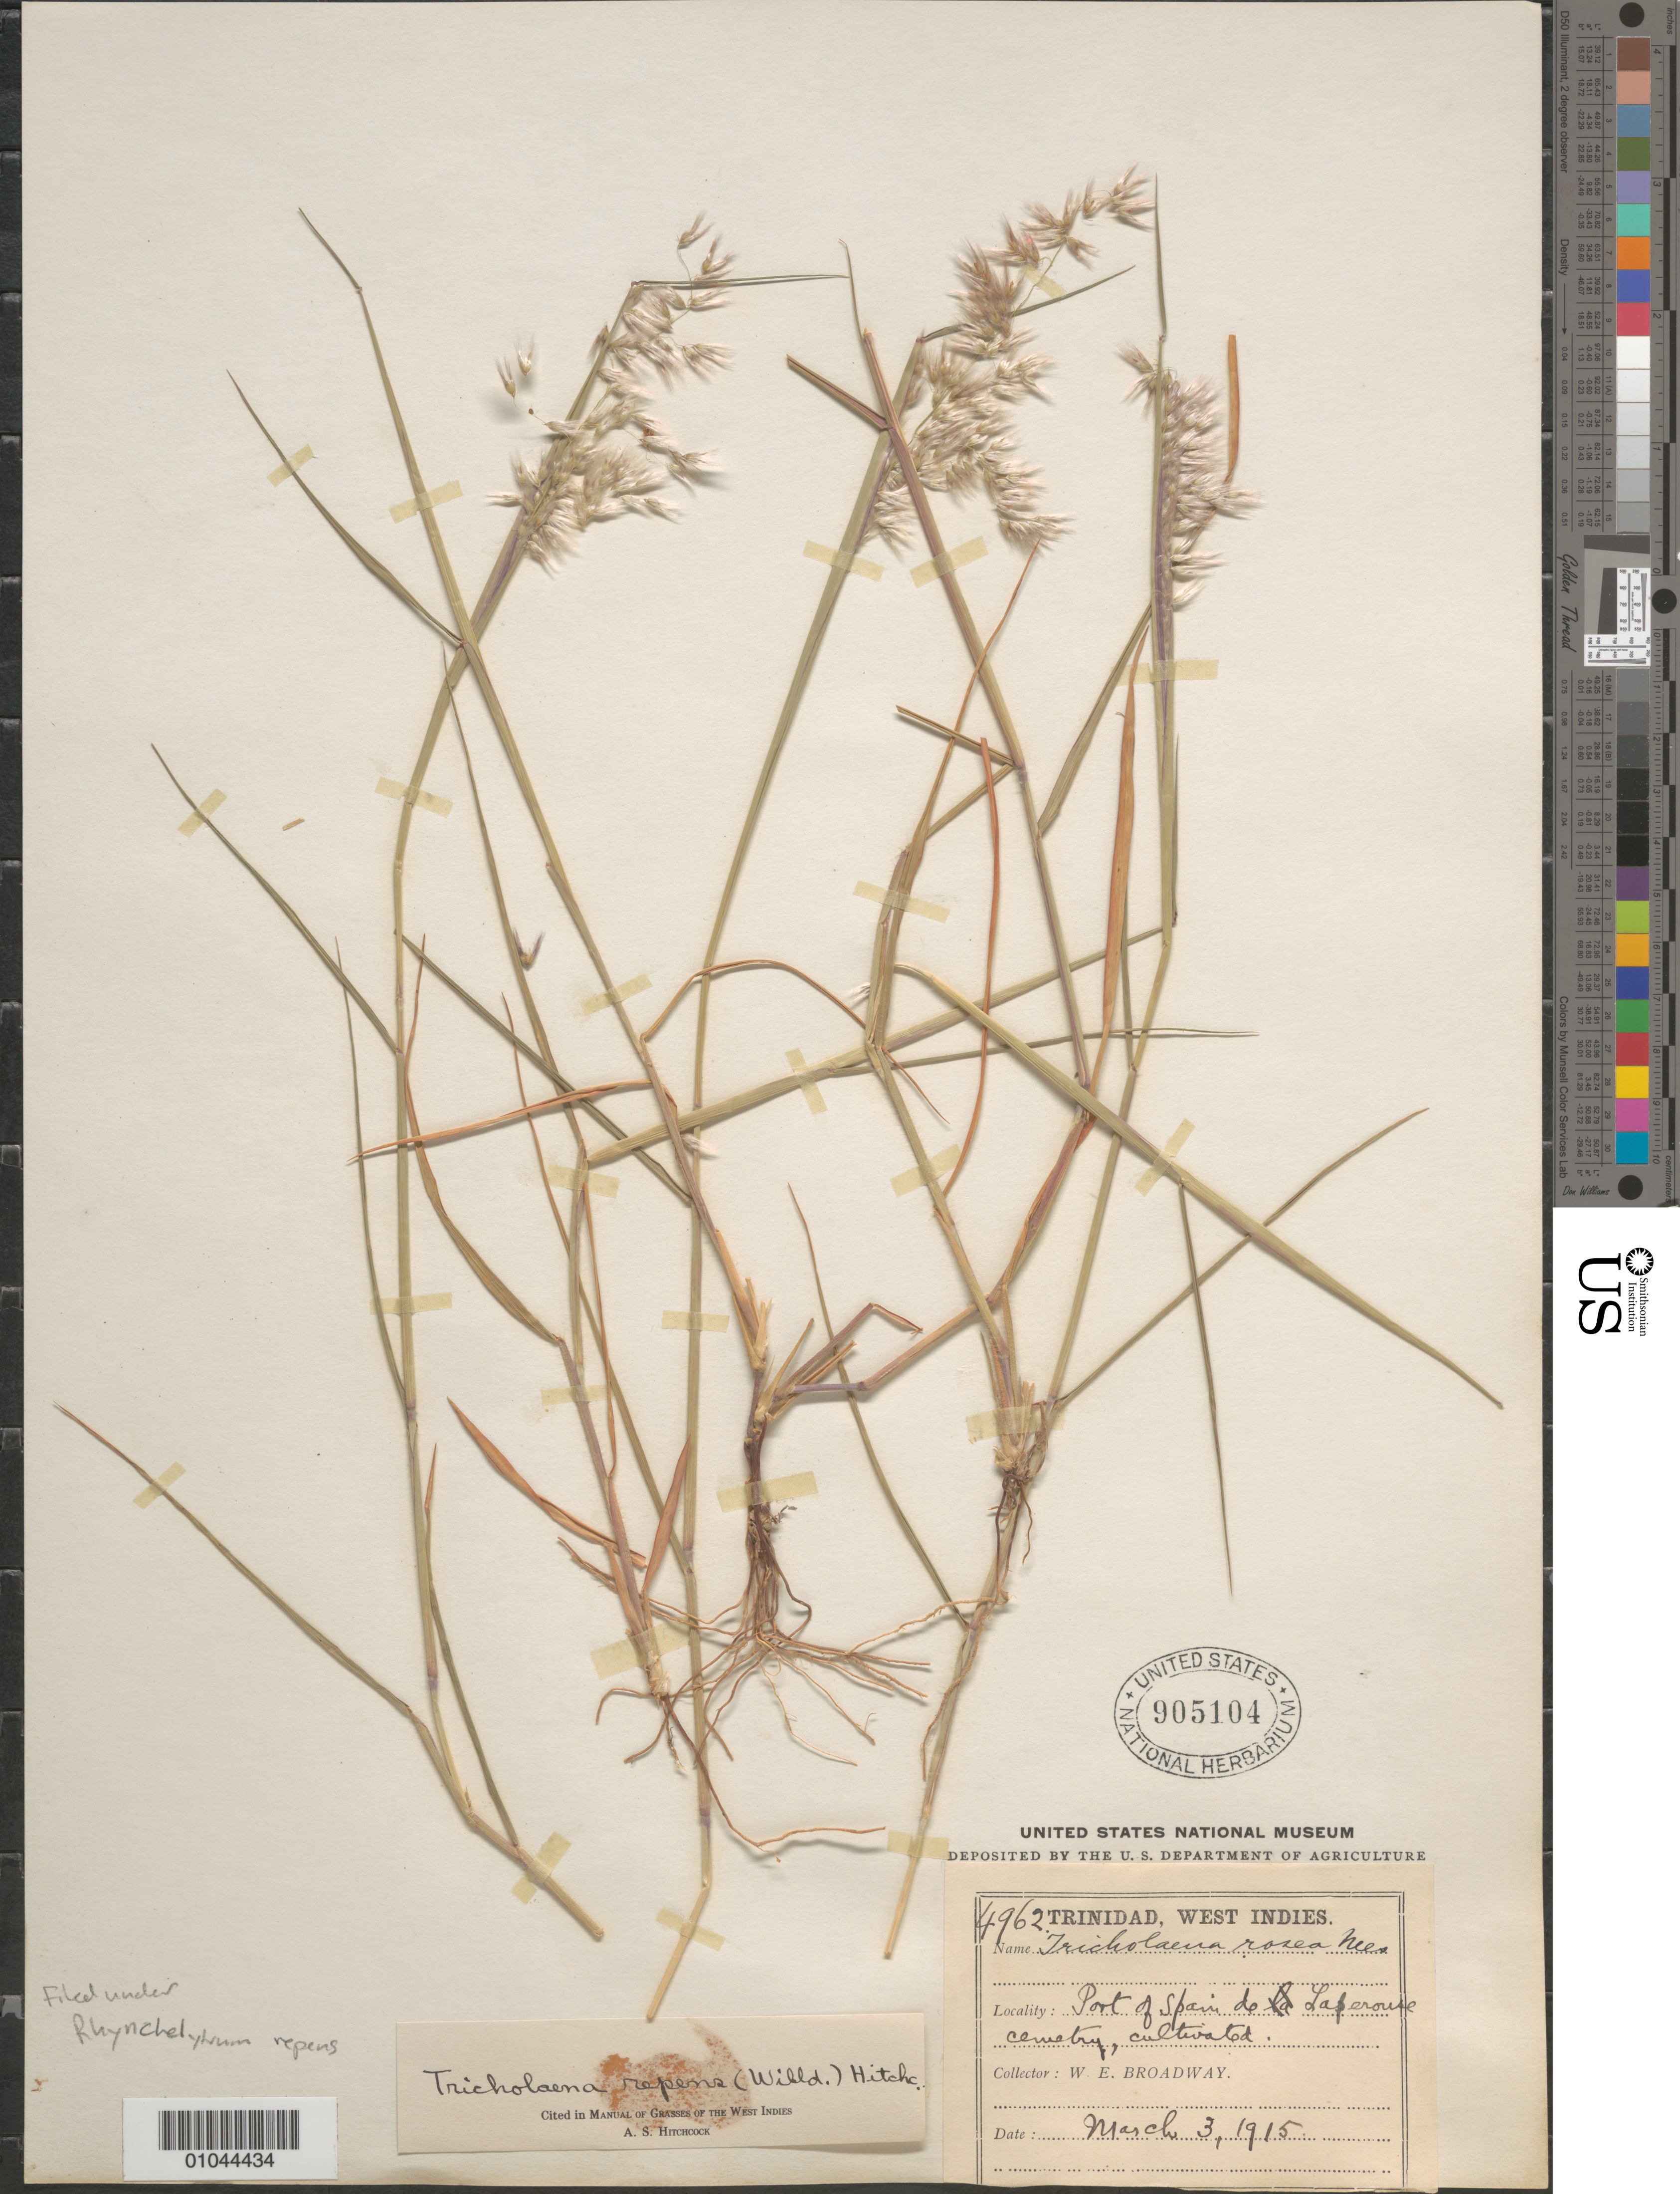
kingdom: Plantae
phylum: Tracheophyta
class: Liliopsida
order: Poales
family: Poaceae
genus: Rhynchelytrum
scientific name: Rhynchelytrum repens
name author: (Willd.) C.E. Hubb.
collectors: W. E. Broadway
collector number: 4962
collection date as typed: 03 Mar 1915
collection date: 1915-03-03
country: Trinidad and Tobago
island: Trinidad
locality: Port of Spain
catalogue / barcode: US 905104